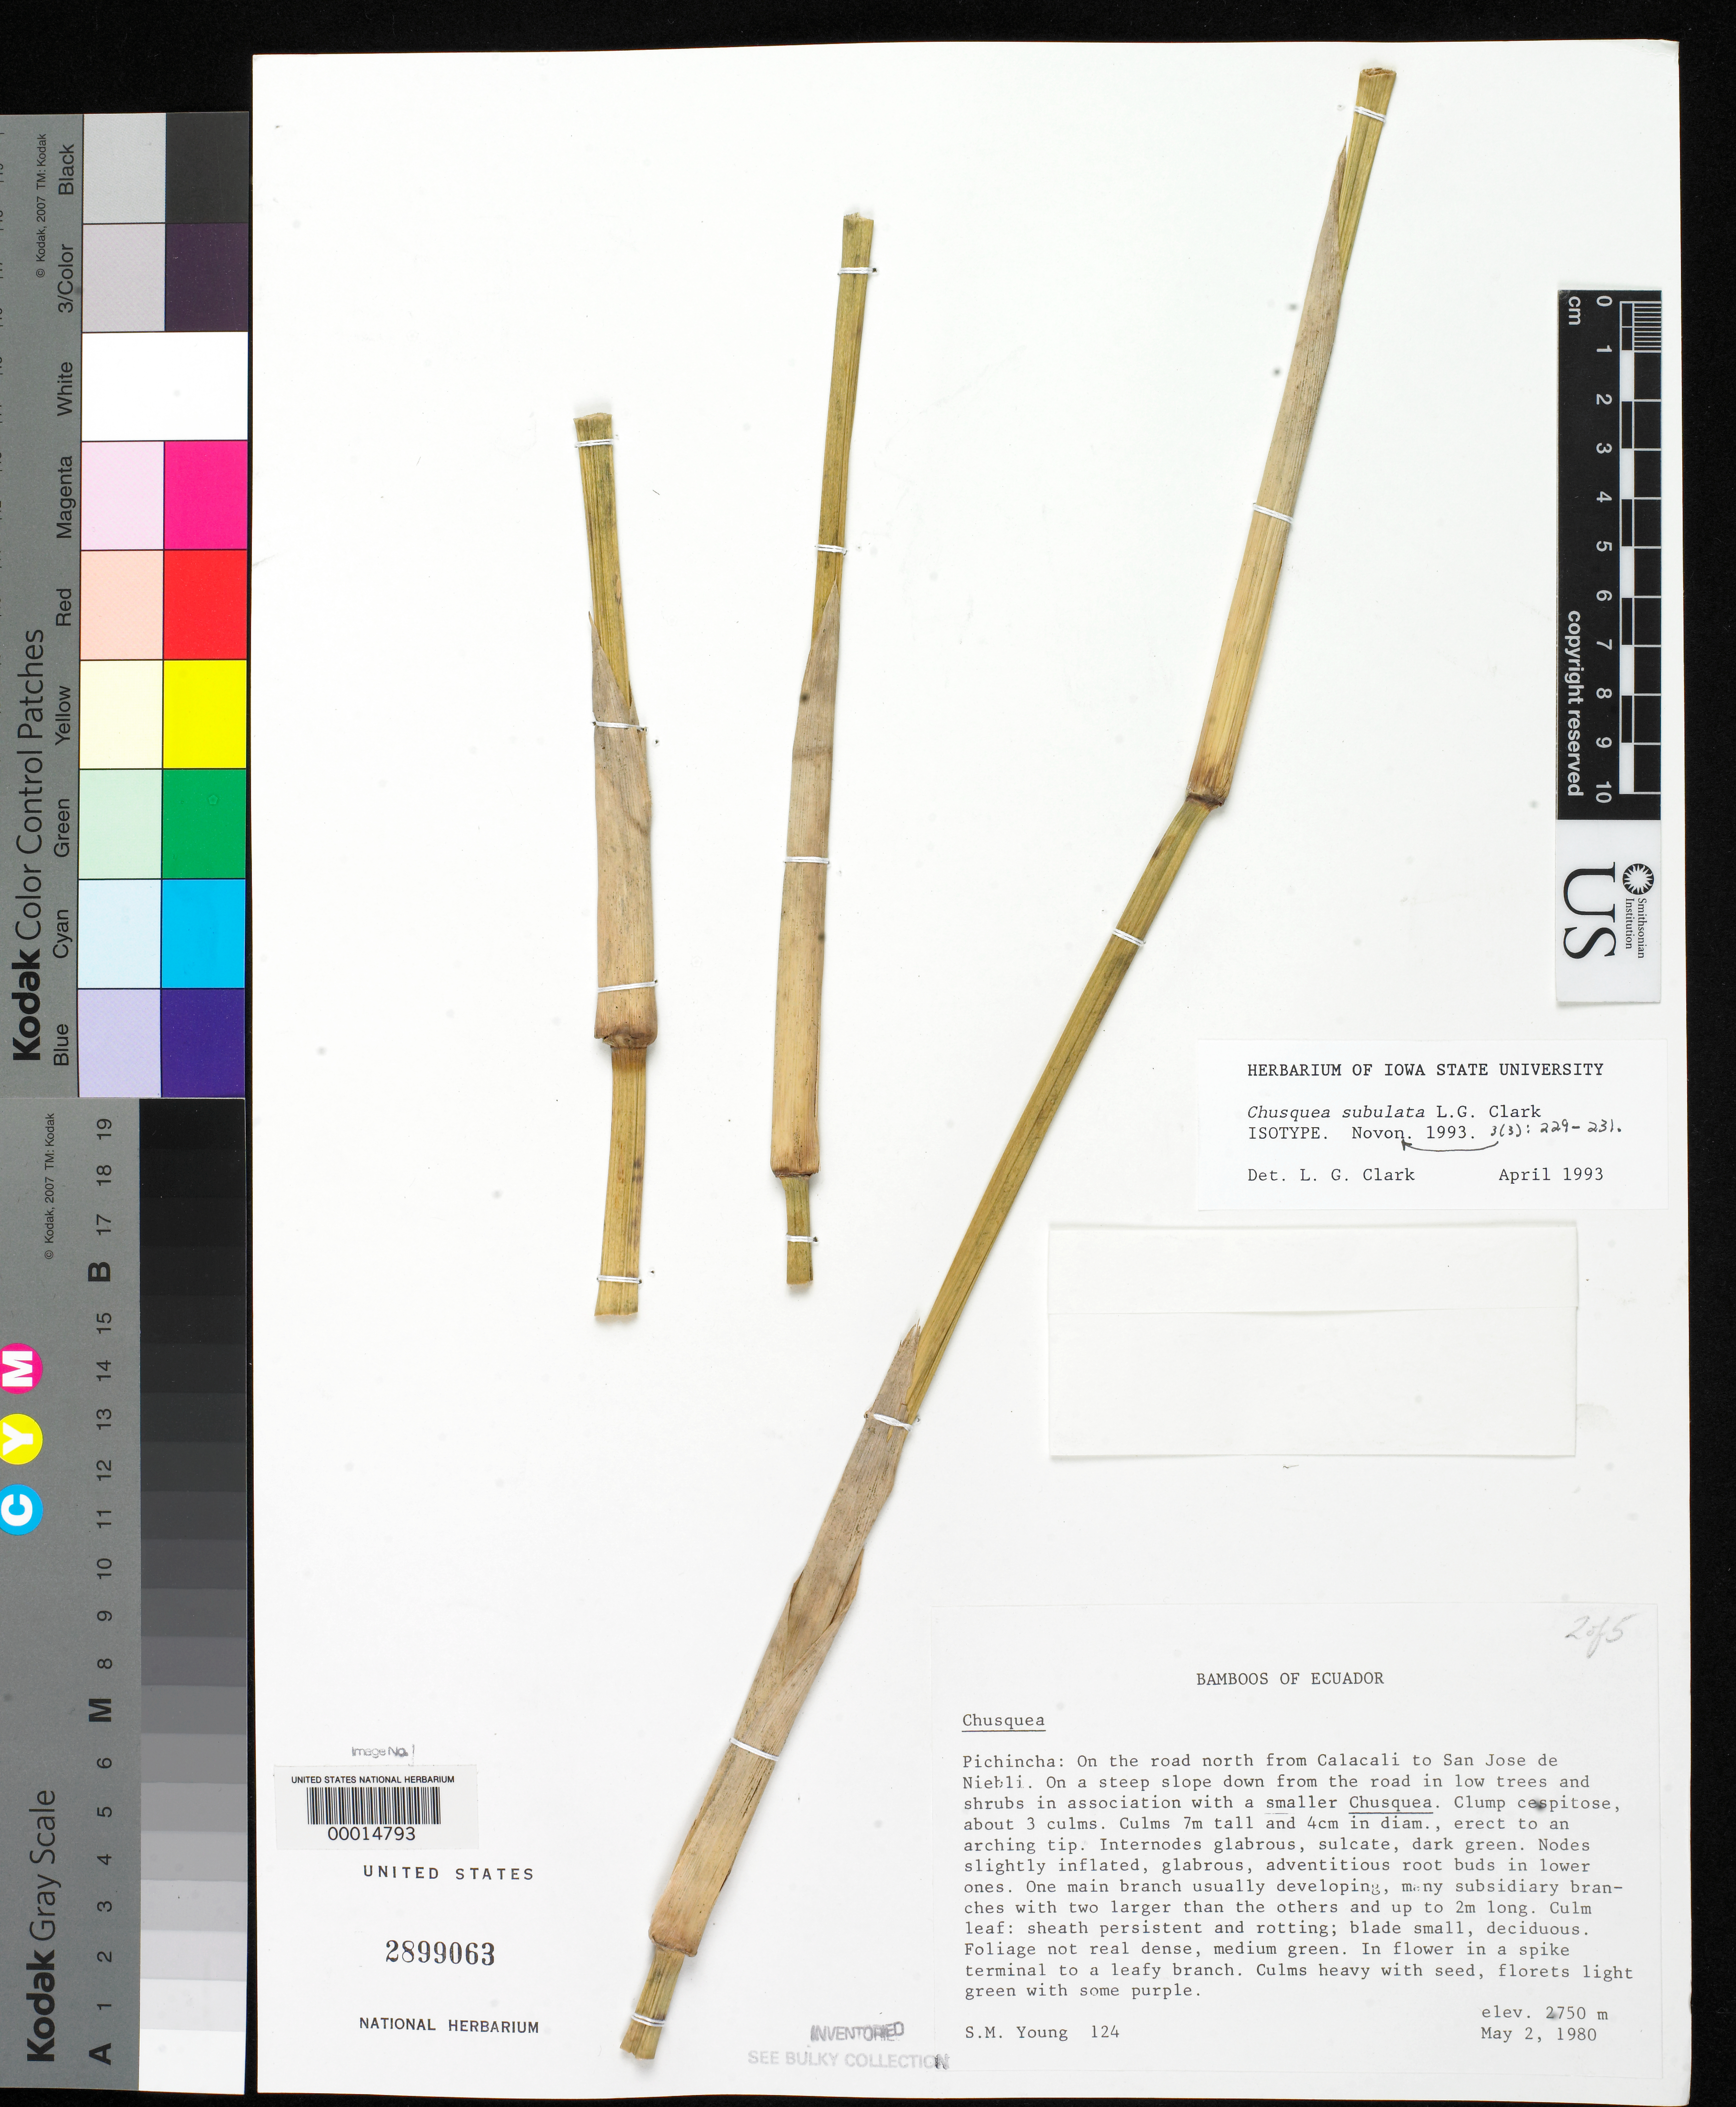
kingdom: Plantae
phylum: Tracheophyta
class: Liliopsida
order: Poales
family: Poaceae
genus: Chusquea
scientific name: Chusquea subulata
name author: L.G. Clark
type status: Isotype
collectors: S. Young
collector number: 124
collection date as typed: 02 May 1980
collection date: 1980-05-02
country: Ecuador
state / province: Pichincha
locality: Road north from CalaCali to San Jose de Niebli.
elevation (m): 2750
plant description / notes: Additional type material filed separately with bulky bamboos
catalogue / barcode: US 2899063